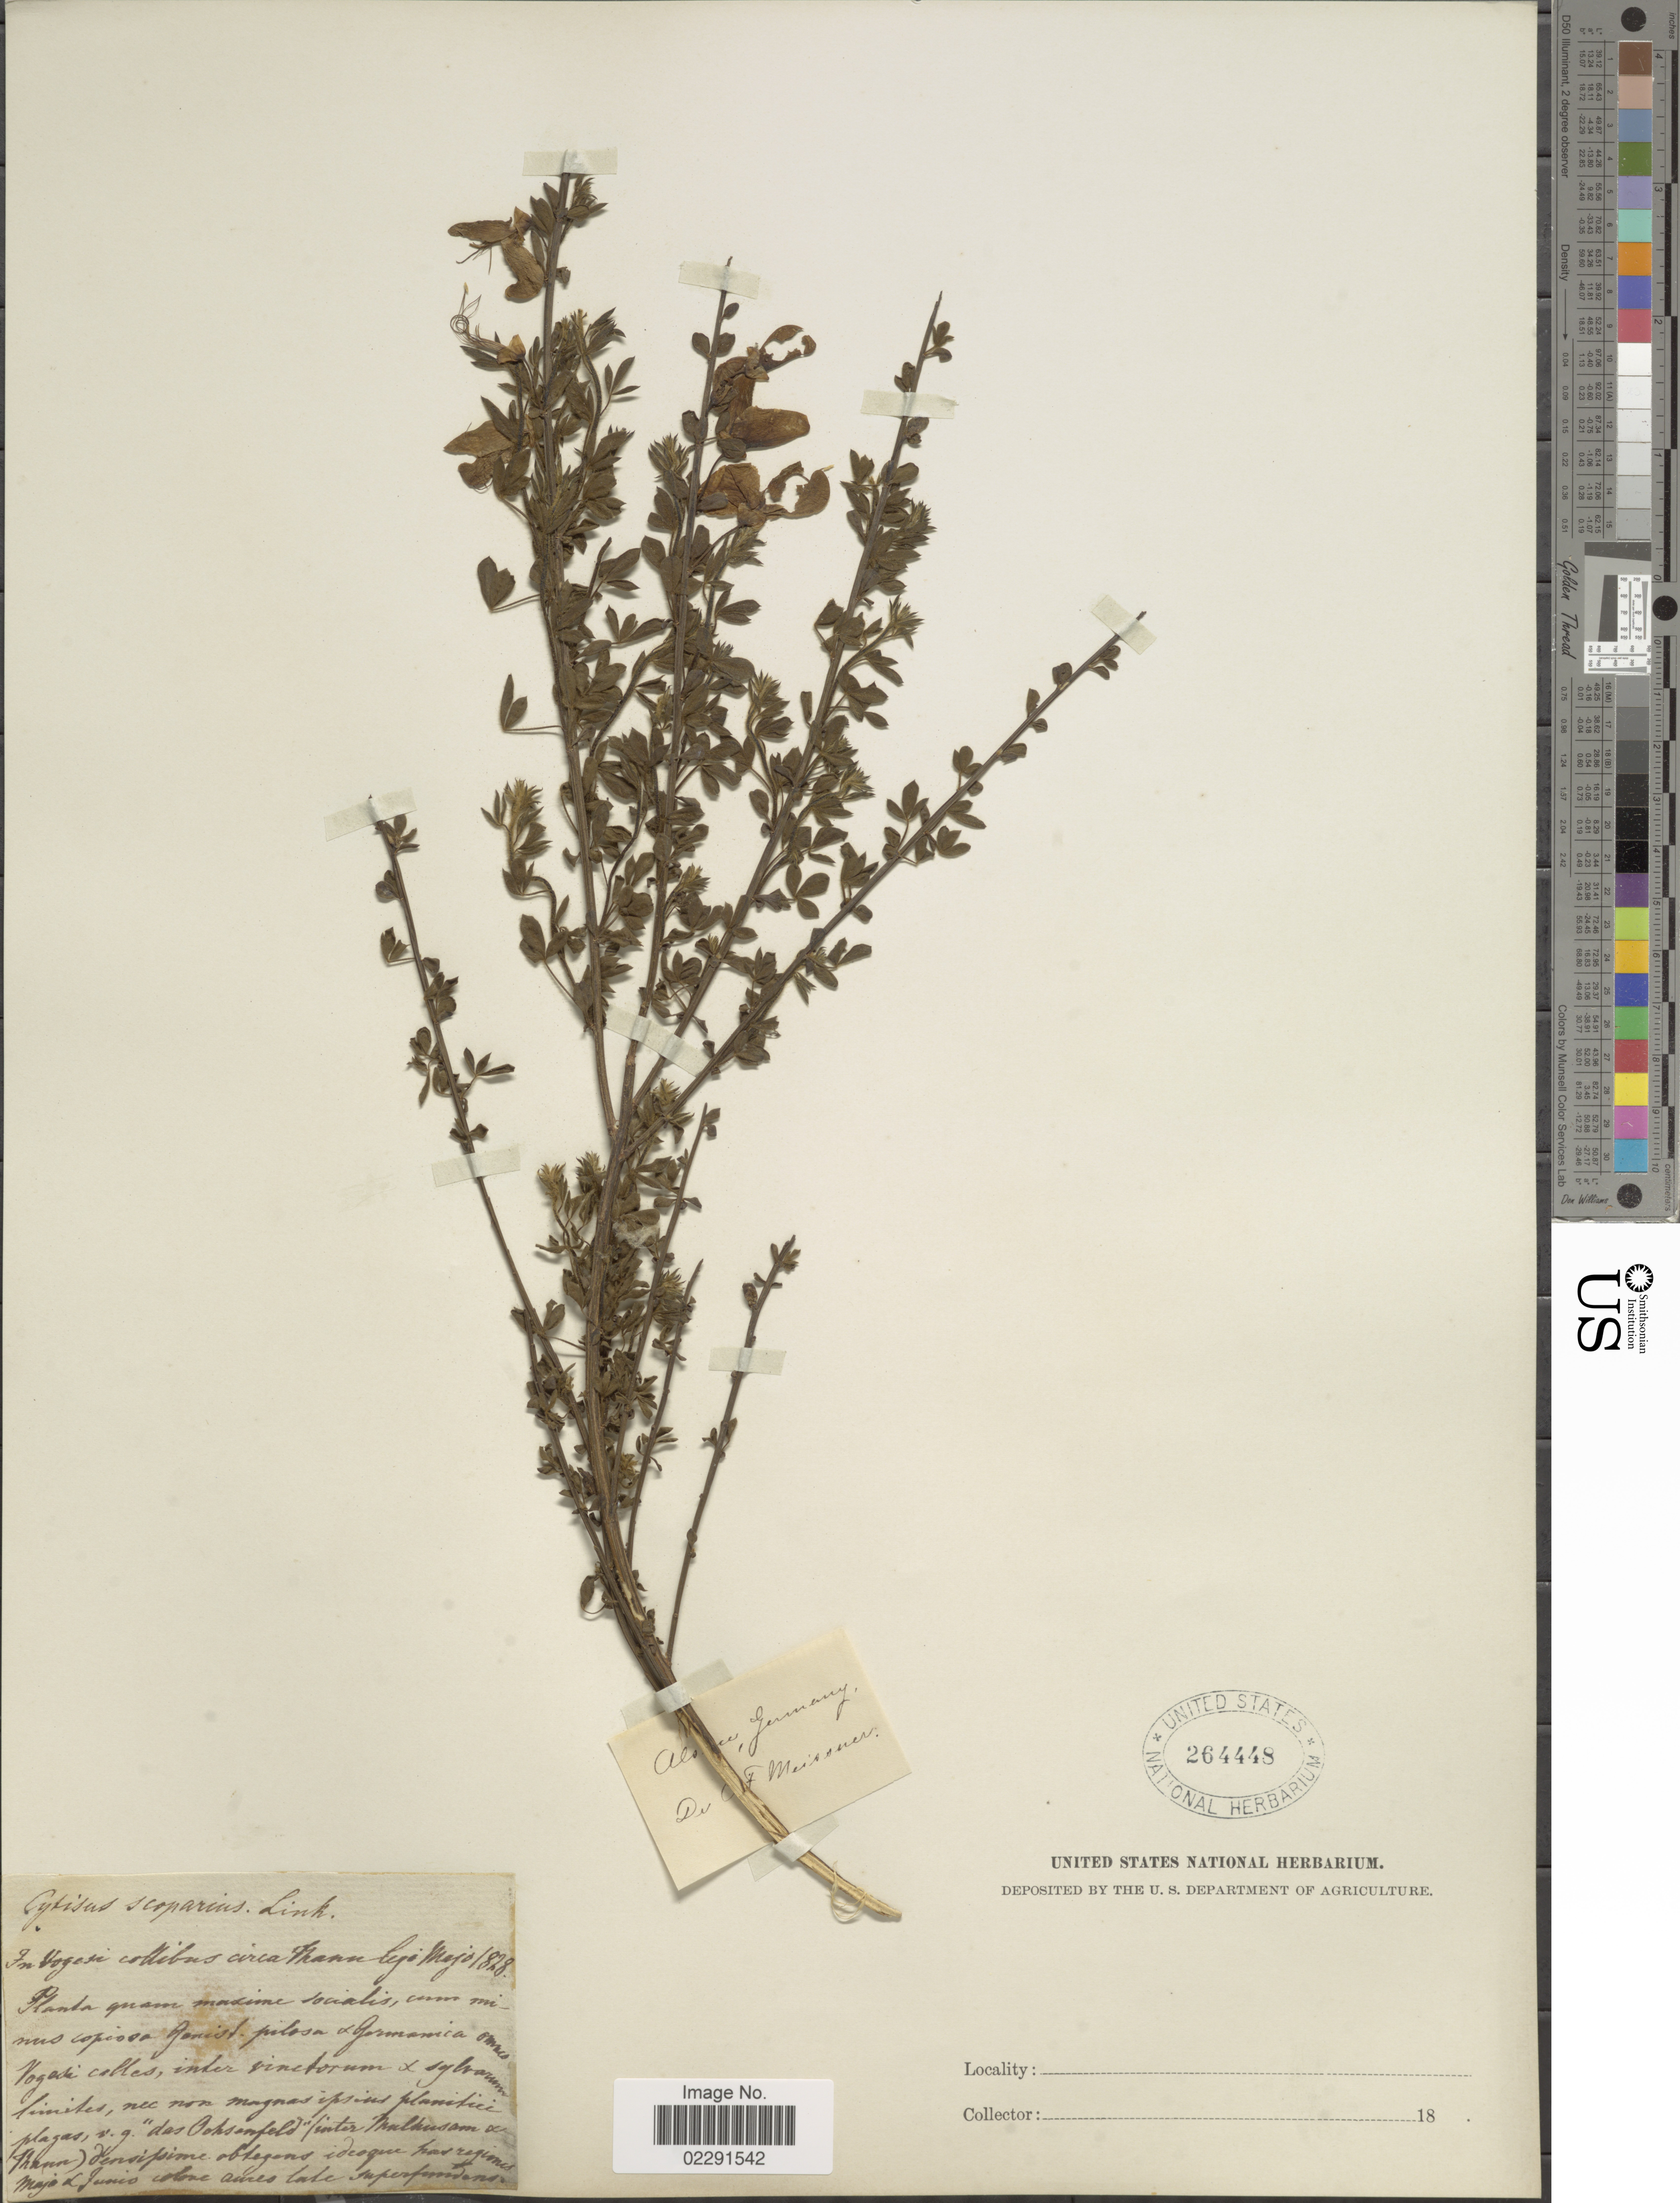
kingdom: Plantae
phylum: Tracheophyta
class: Magnoliopsida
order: Fabales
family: Fabaceae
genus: Cytisus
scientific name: Cytisus scoparius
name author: (L.) Link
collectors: C. F. W. Meissner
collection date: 1828-05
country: Germany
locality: Gemanica, in vogasi collibus circa Thanne legi. [interpreted]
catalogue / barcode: US 26448